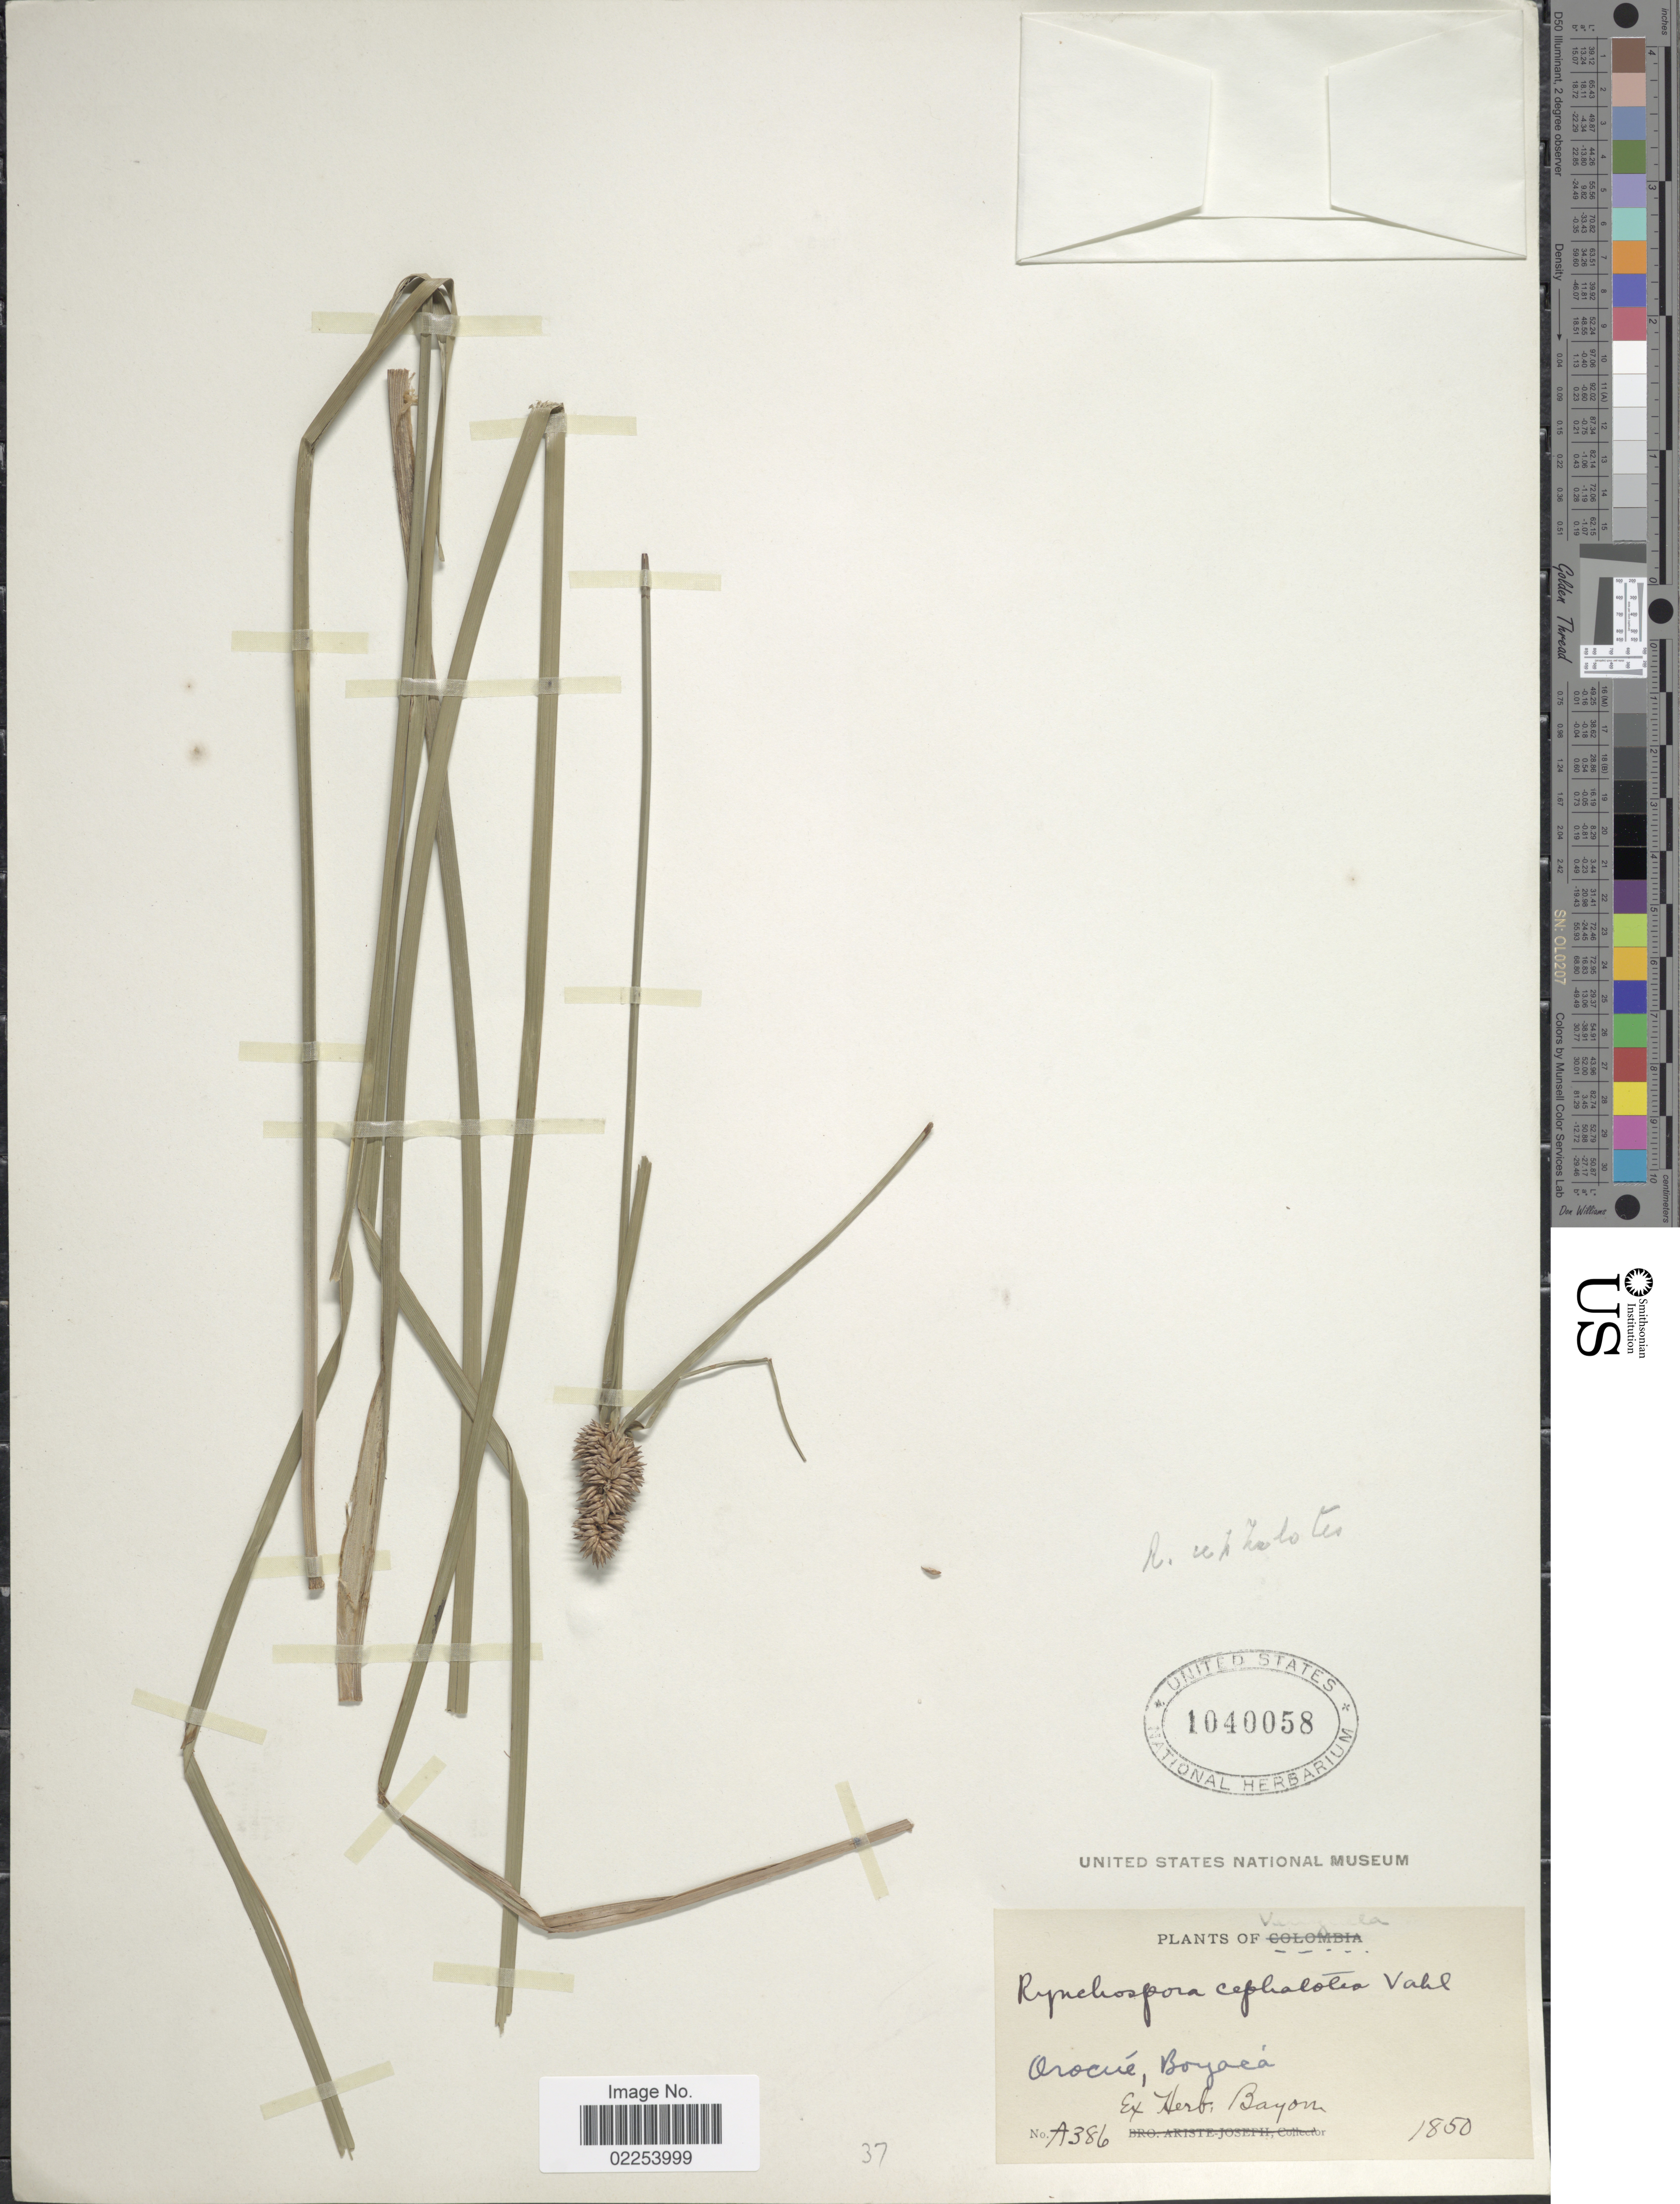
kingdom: Plantae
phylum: Tracheophyta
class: Liliopsida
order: Poales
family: Cyperaceae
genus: Rhynchospora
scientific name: Rhynchospora cephalotes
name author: (L.) Vahl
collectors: E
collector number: A386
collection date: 1850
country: Colombia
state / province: Boyacá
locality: Orocue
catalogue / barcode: US 1040058